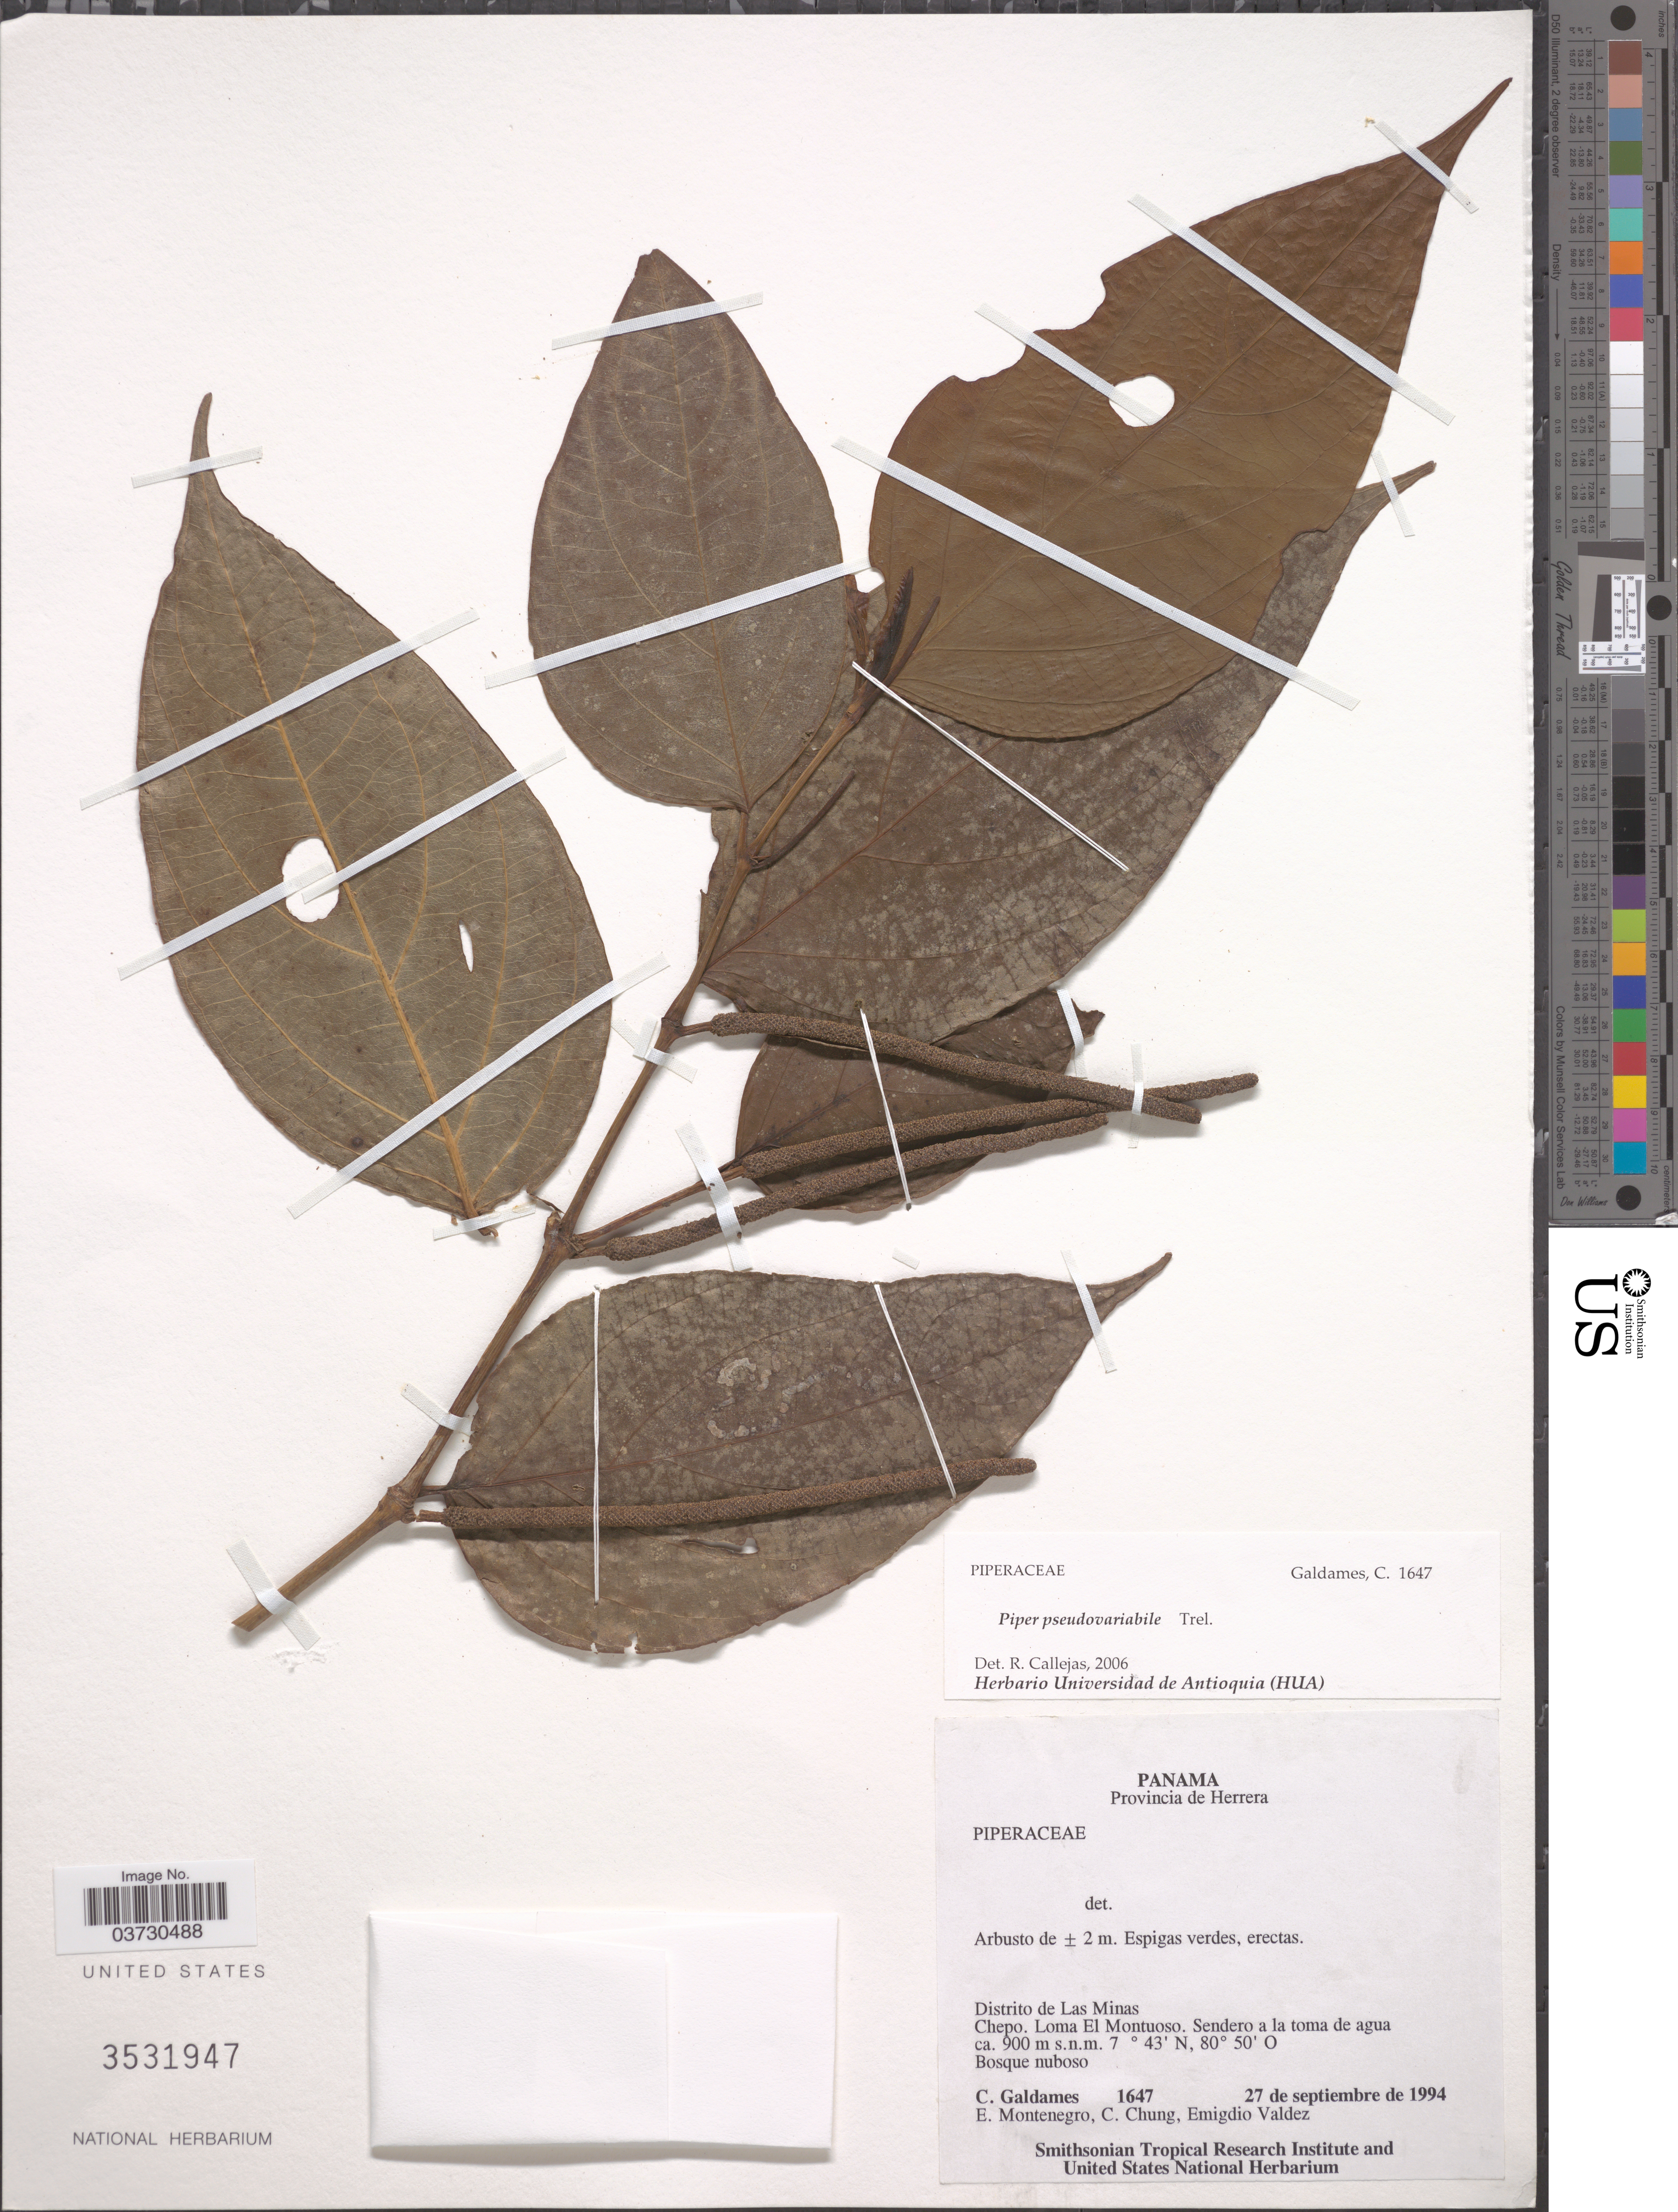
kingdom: Plantae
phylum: Tracheophyta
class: Magnoliopsida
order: Piperales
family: Piperaceae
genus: Piper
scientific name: Piper pseudovariabile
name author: Trel.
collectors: C. Galdames, E. Montenegro, C. Chung & E. Valdez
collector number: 1647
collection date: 1994-09-27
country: Panama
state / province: Herrera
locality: Distrito de Las Minas. Chepo. Loma El Montuoso. Sendero a la toma de agua.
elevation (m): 900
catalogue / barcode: US 3531947